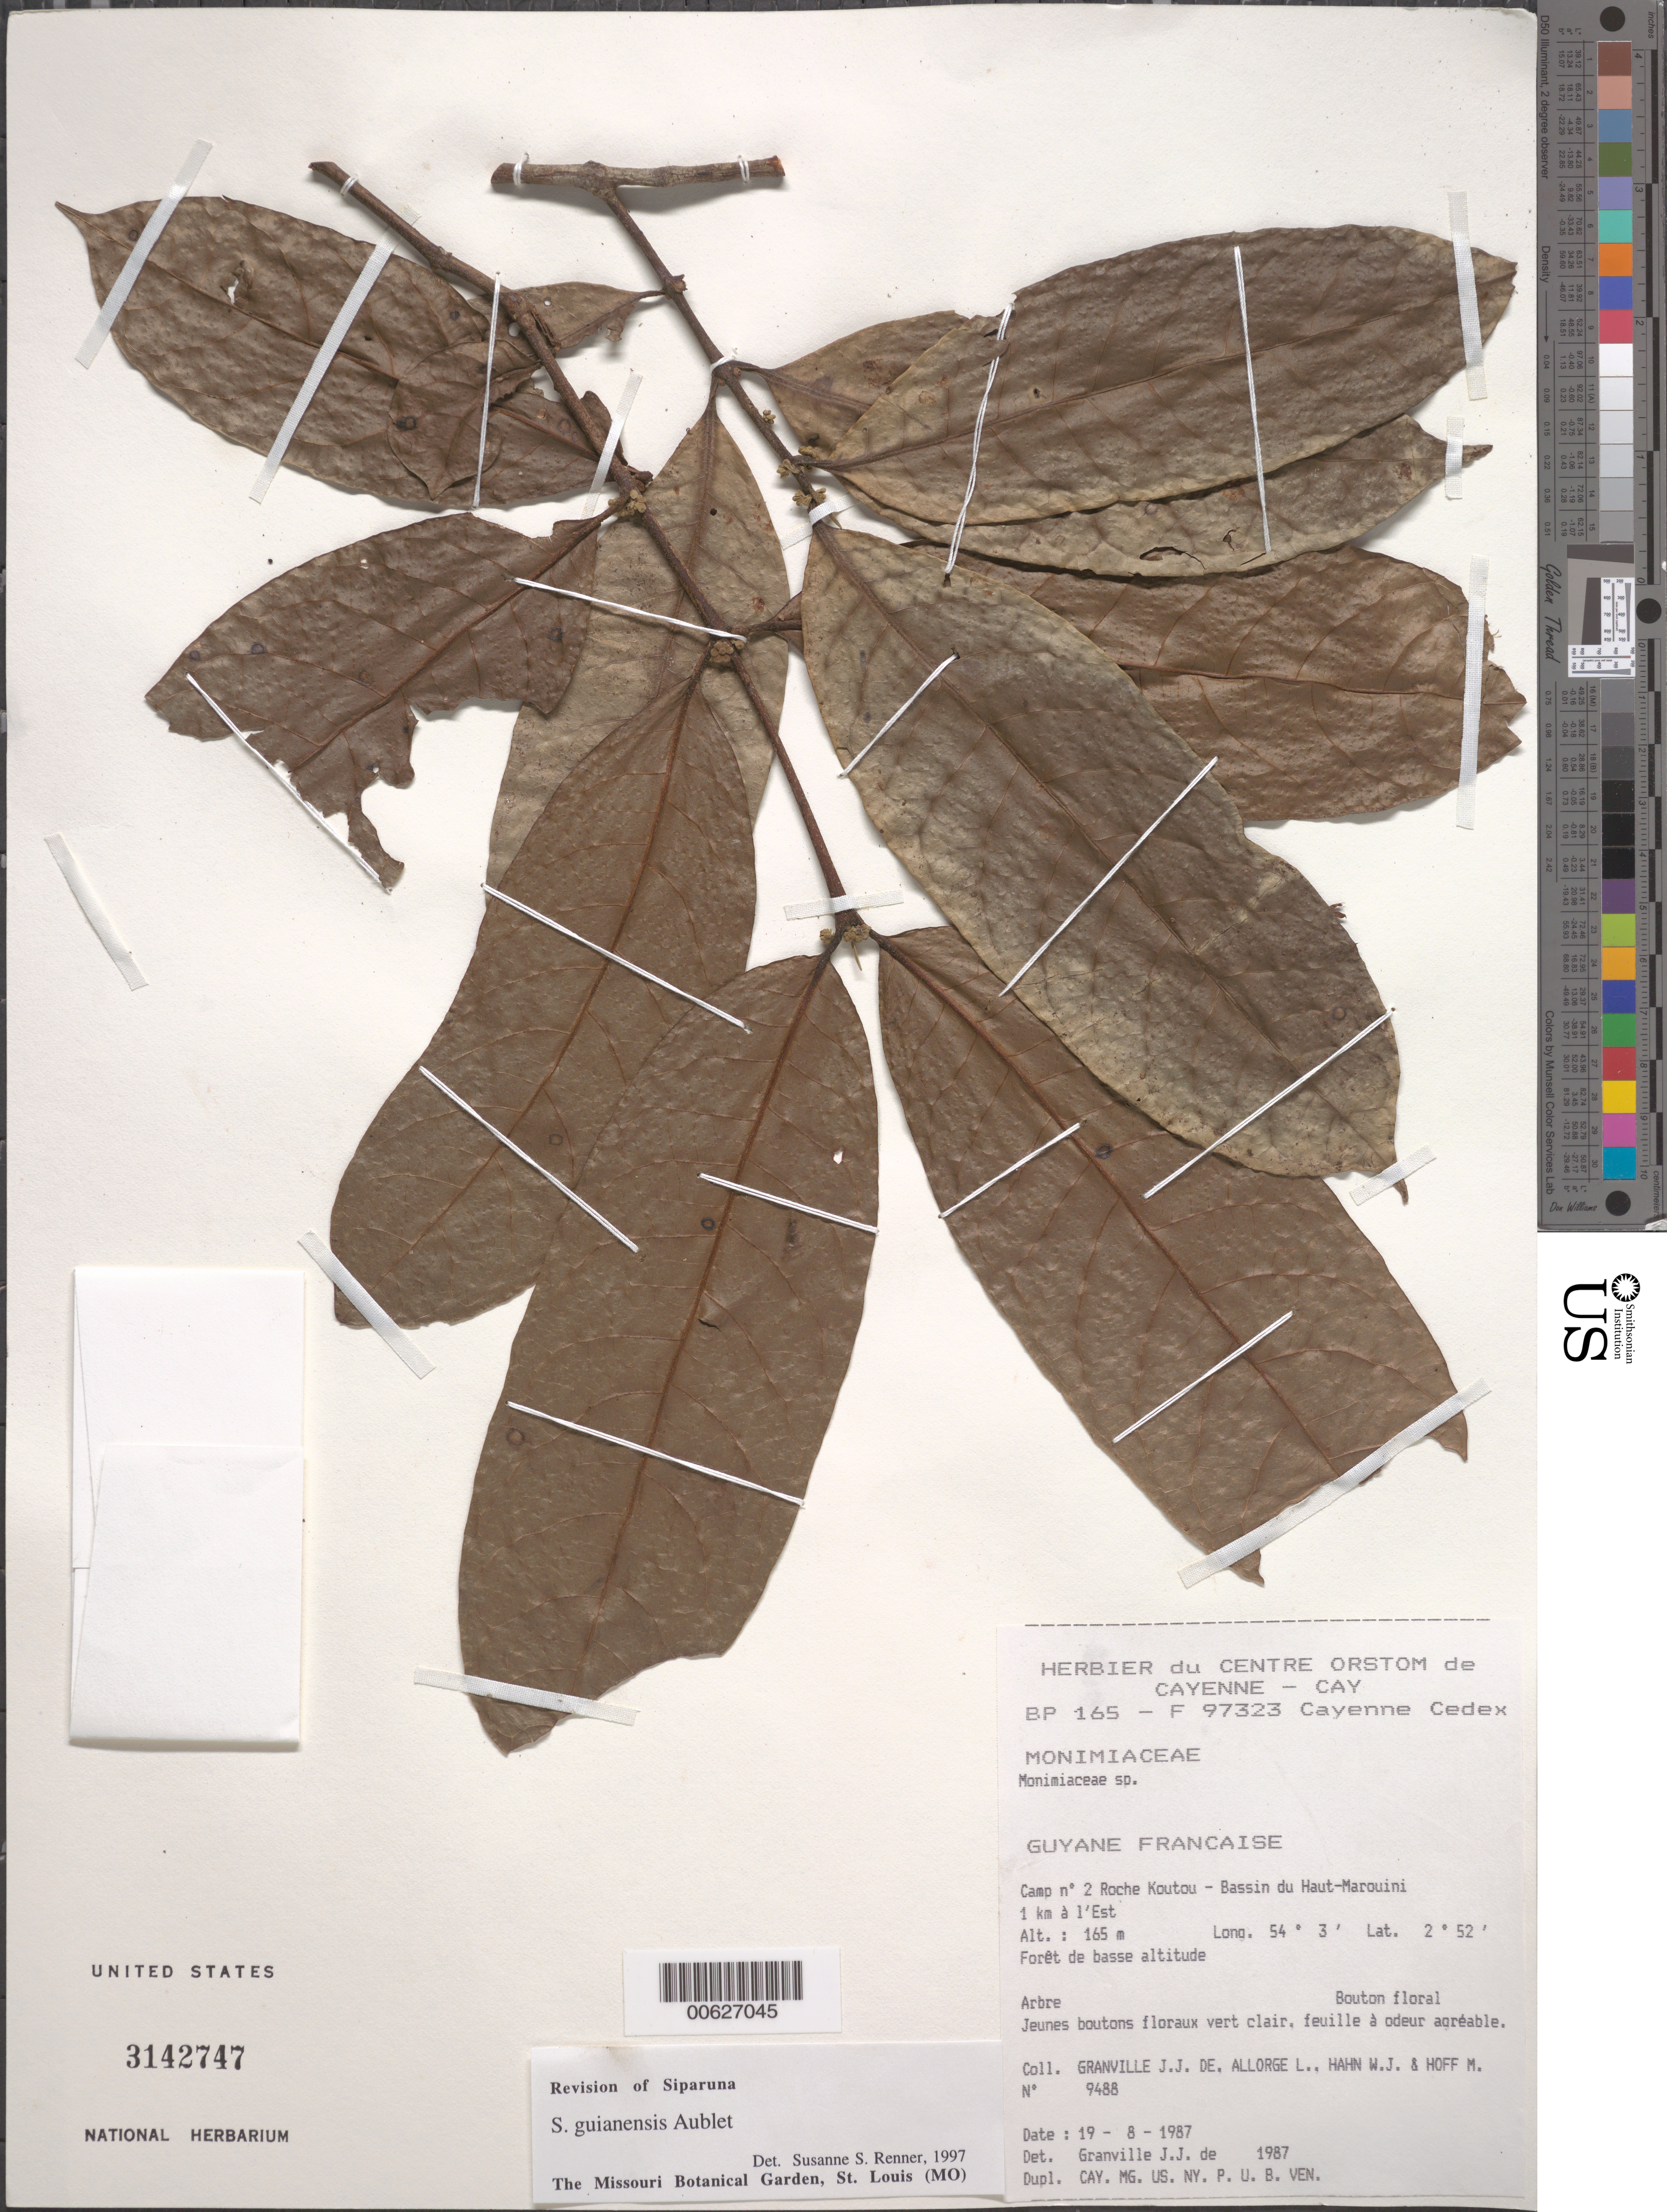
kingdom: Plantae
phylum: Tracheophyta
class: Magnoliopsida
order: Laurales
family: Siparunaceae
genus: Siparuna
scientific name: Siparuna guianensis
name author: Aubl.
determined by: Renner, S. S.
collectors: J.-J. de Granville, L. Allorge, W. J. Hahn & M. Hoff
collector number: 9488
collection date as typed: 19-Aug-87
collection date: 1987-08-19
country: French Guiana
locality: Roche Koutou, Bassin du Haut-Marouini, 1 km E, Camp #2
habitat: Foret de basse altitude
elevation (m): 165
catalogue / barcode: US 3142747